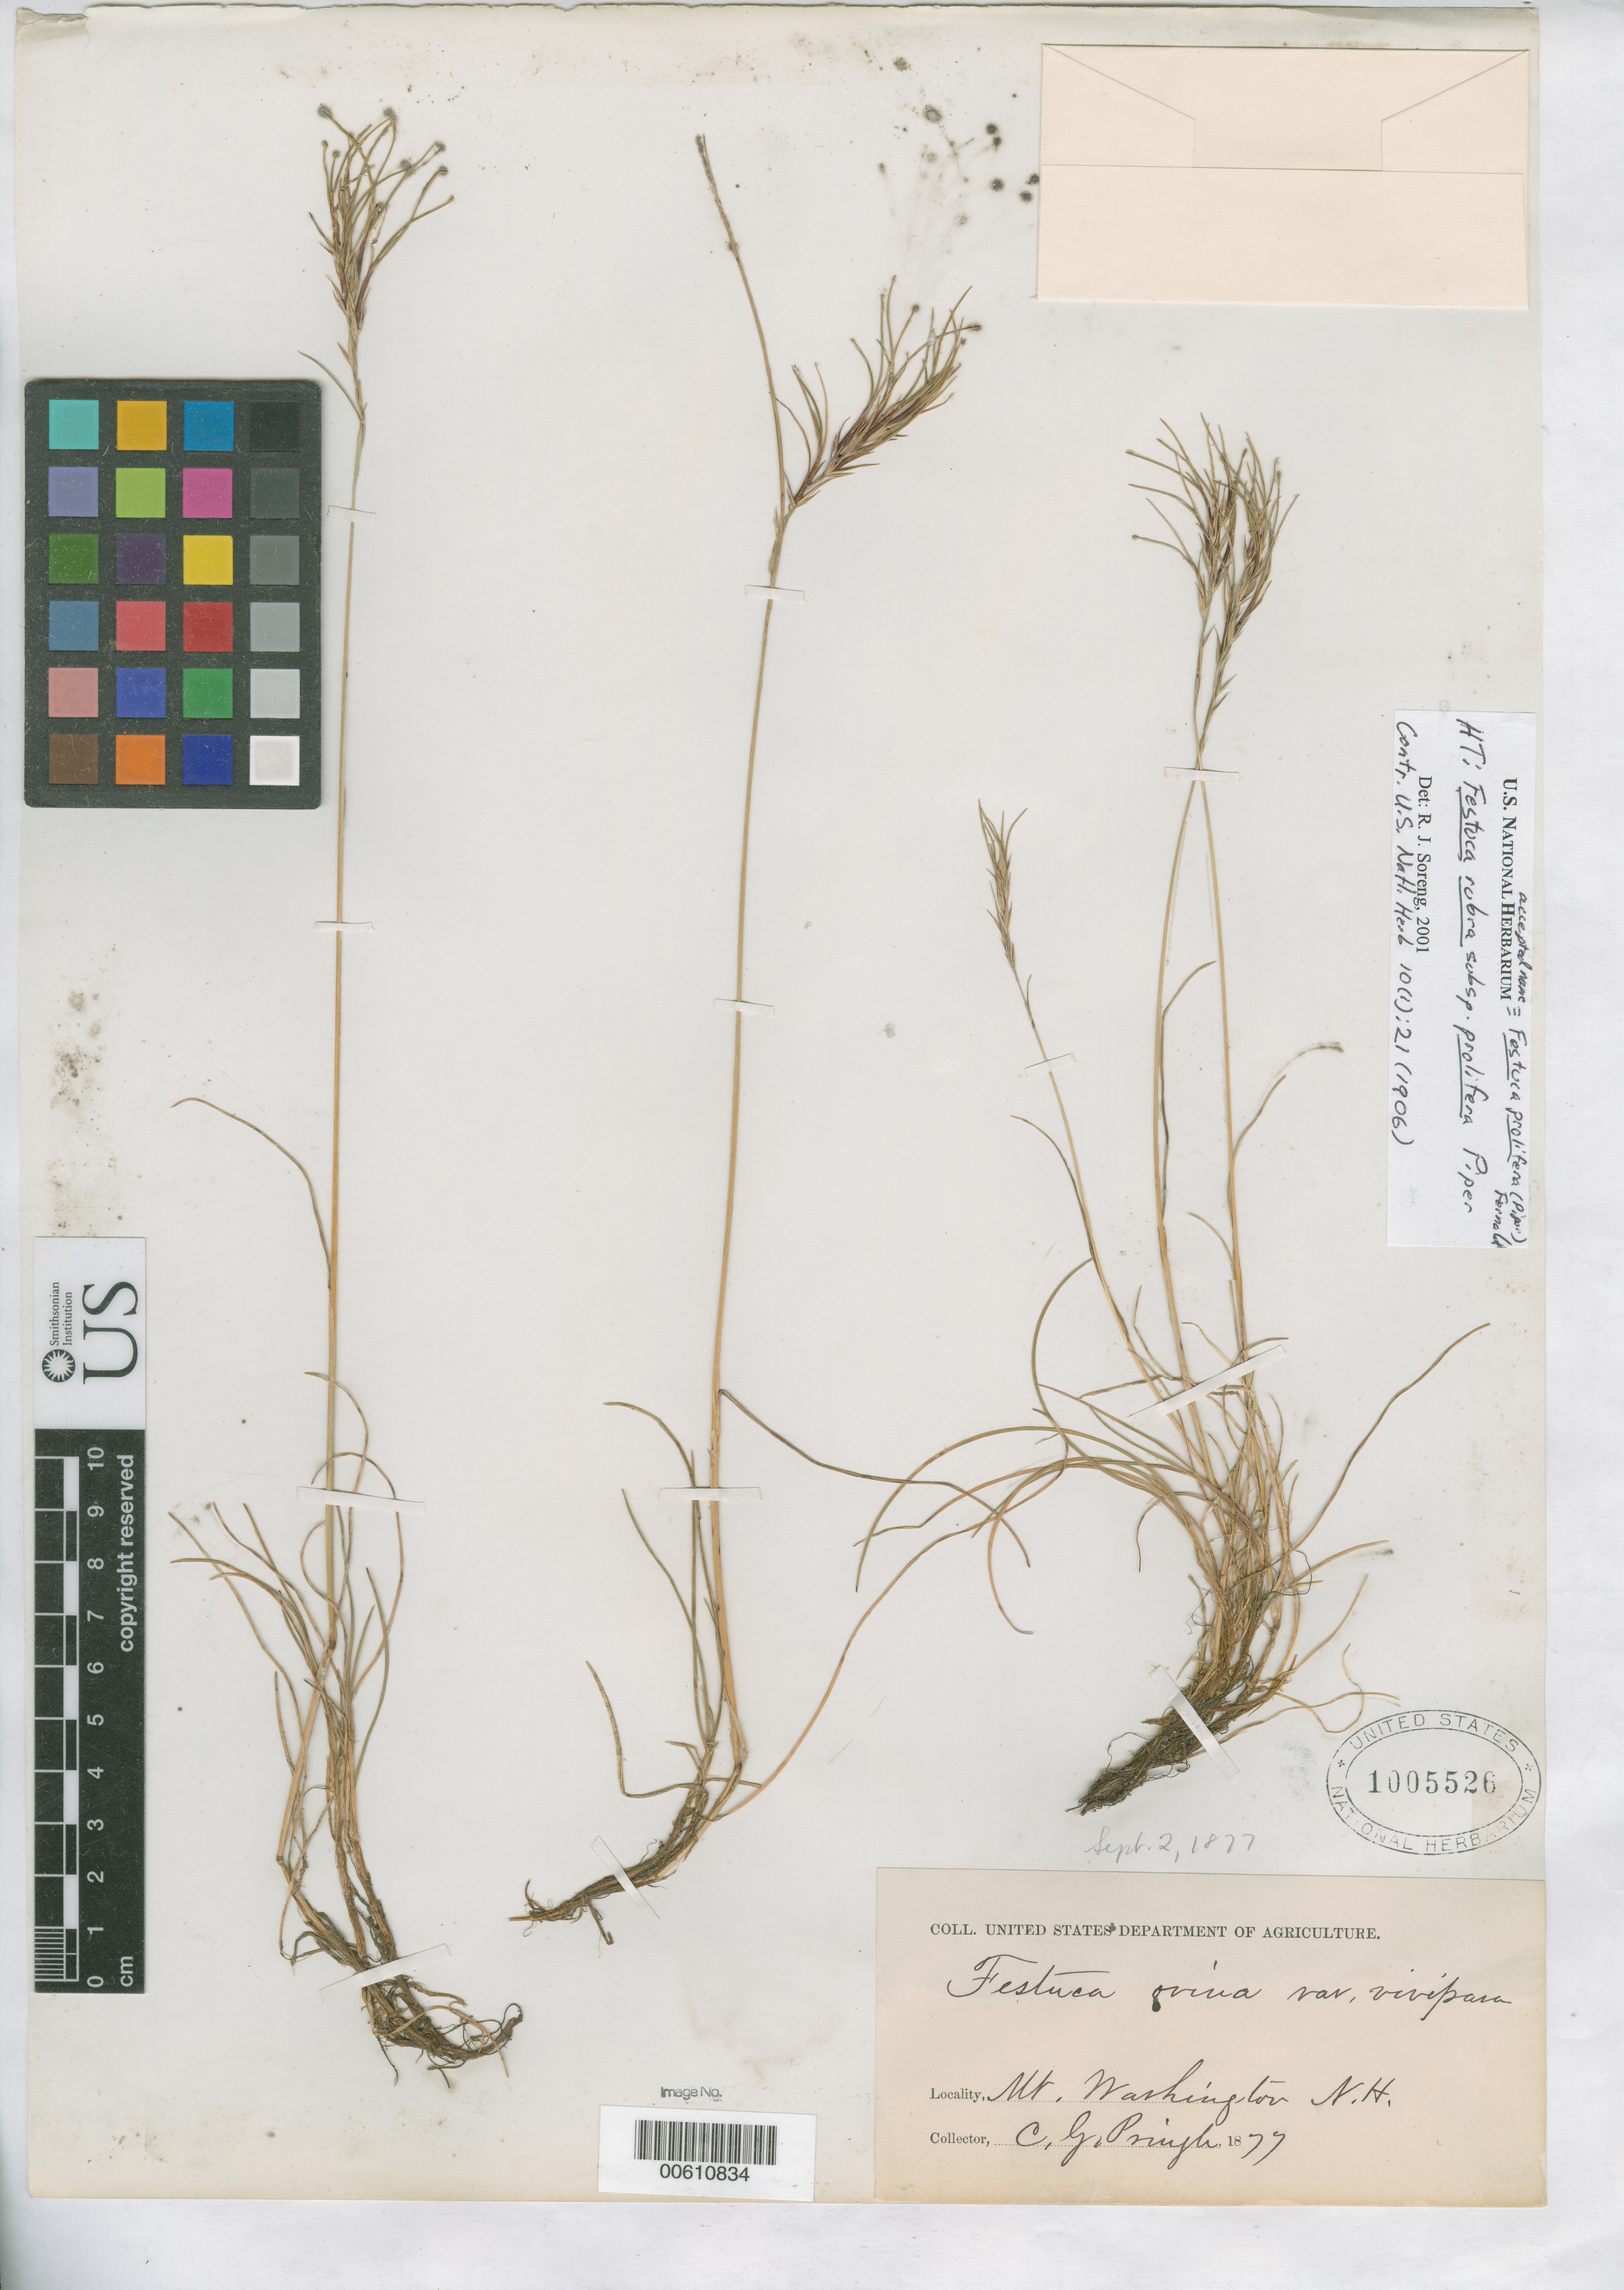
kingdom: Plantae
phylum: Tracheophyta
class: Liliopsida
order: Poales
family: Poaceae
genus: Festuca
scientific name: Festuca rubra subsp. prolifera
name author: Piper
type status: Holotype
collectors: C. G. Pringle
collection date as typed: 1877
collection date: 1877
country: United States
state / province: New Hampshire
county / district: Coos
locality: Mount Washington.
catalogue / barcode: US 1005526